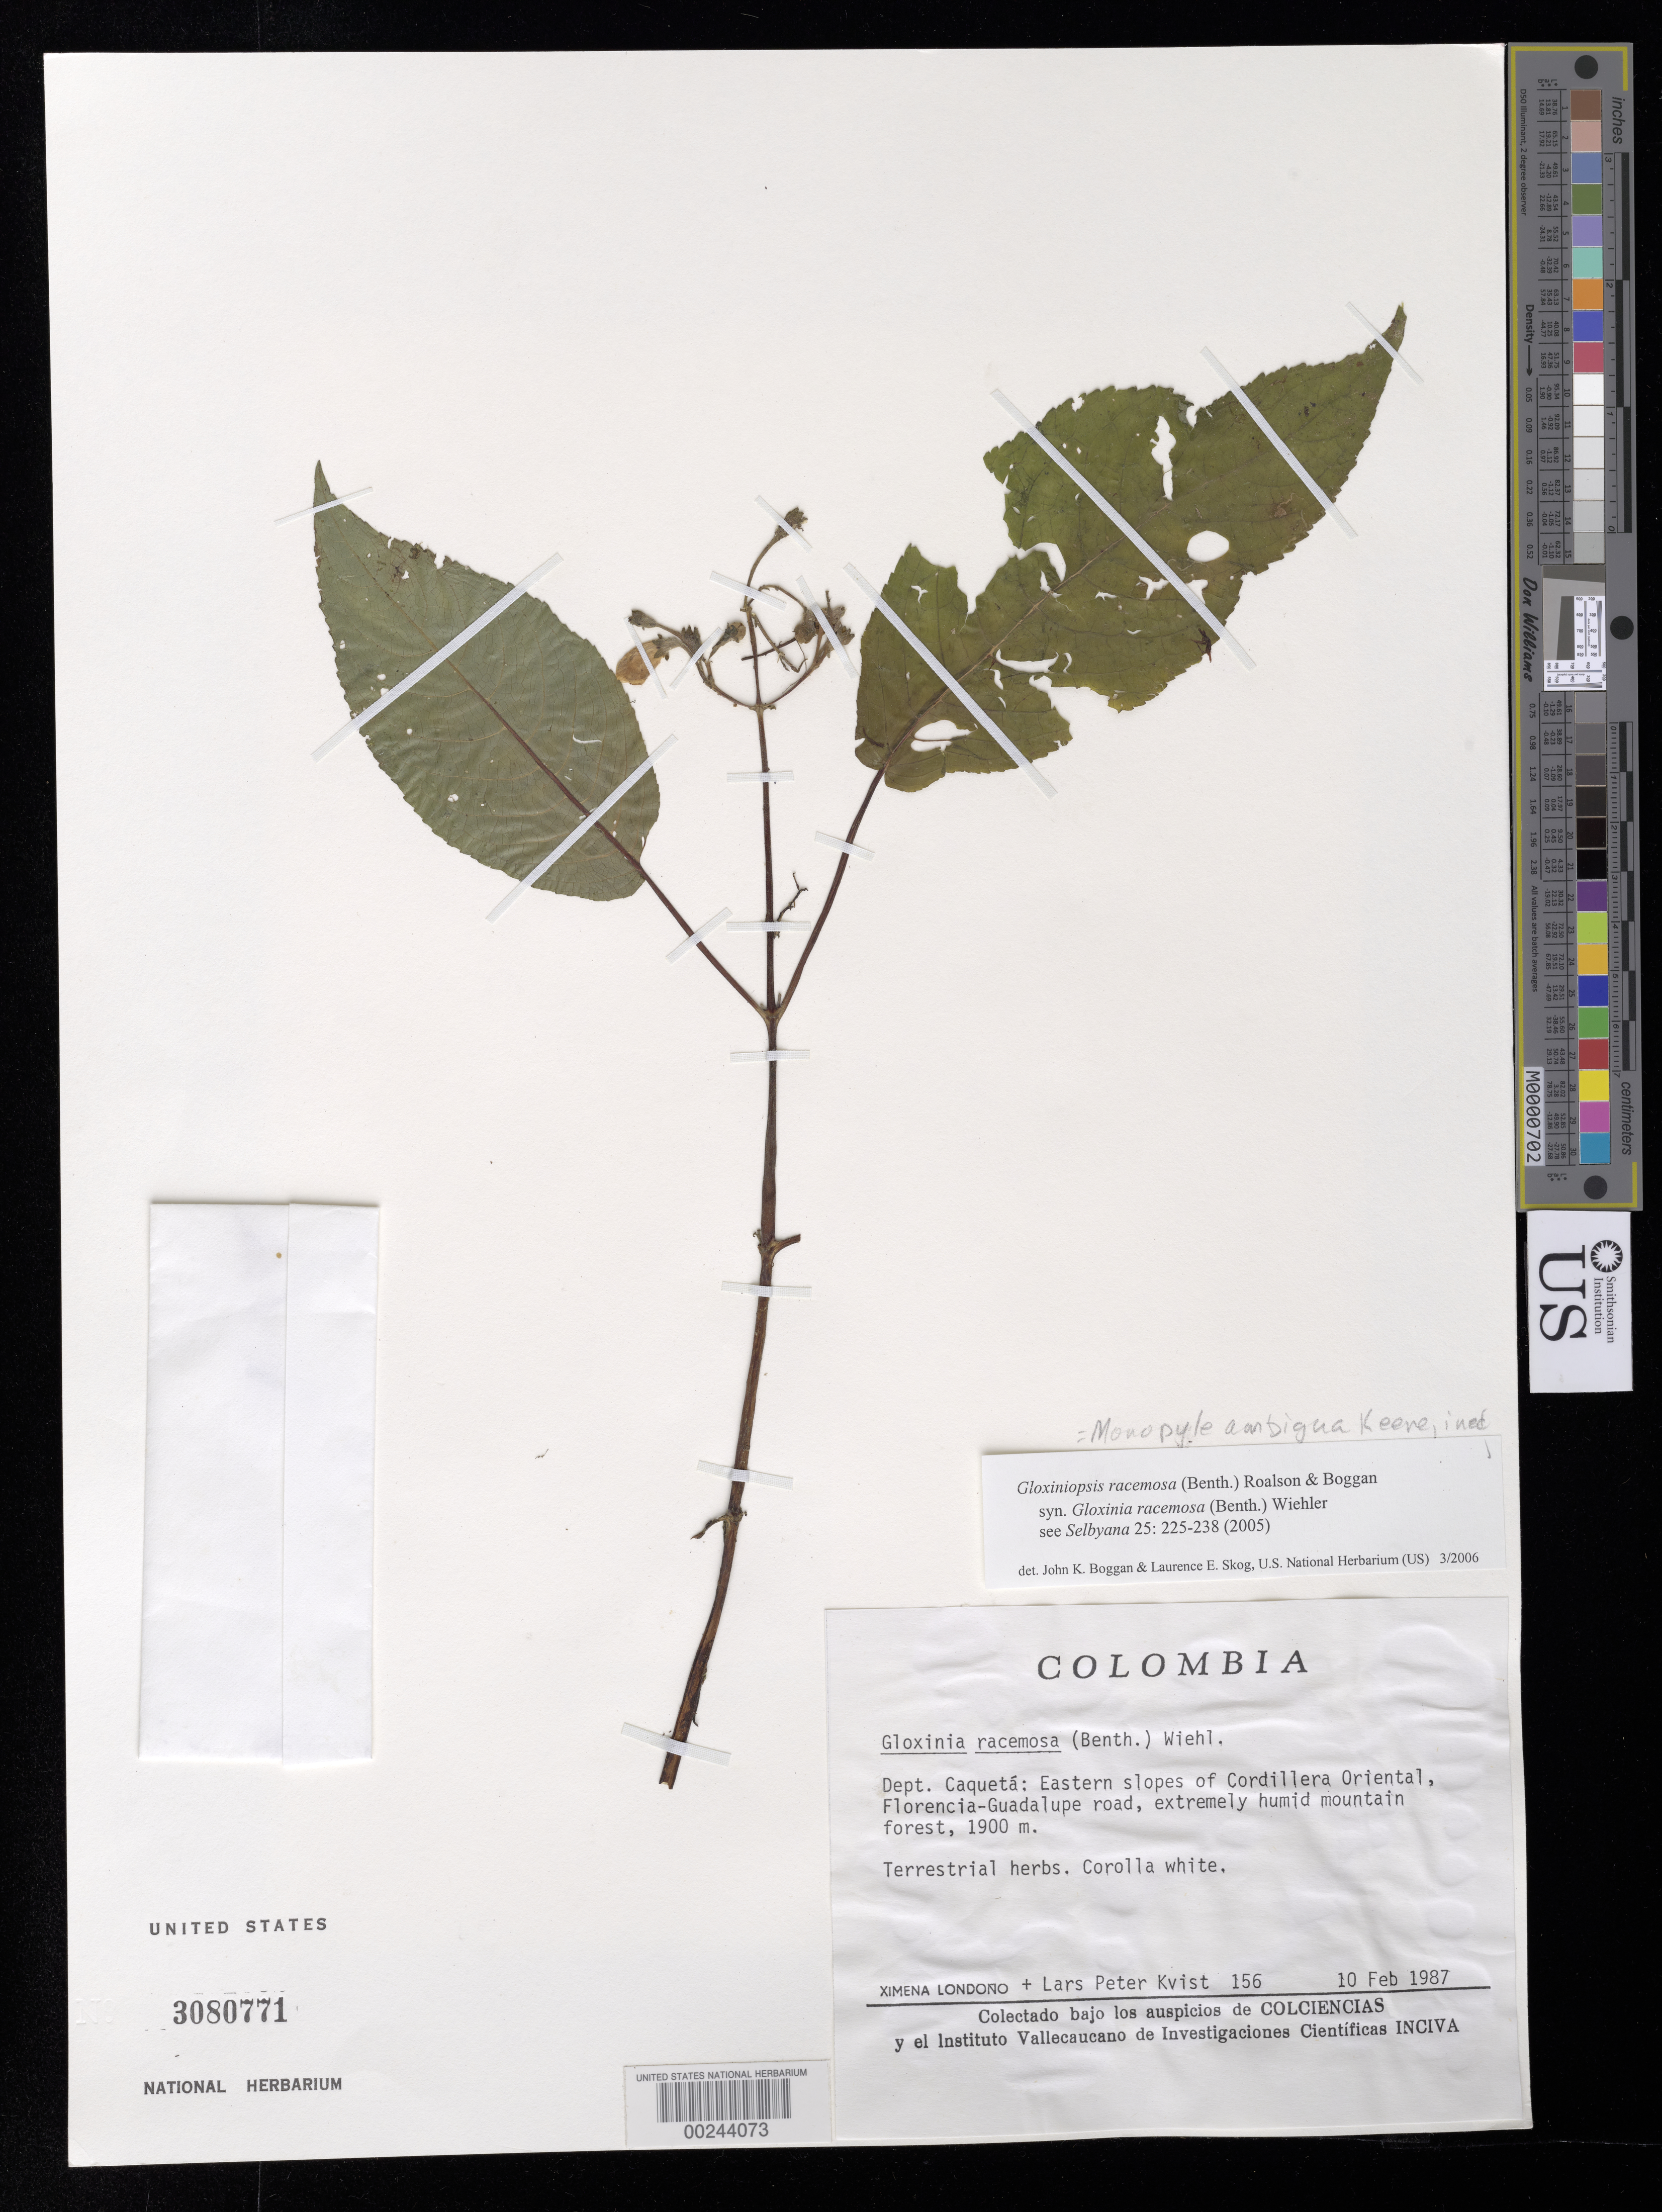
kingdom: Plantae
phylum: Tracheophyta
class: Magnoliopsida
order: Lamiales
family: Gesneriaceae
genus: Gloxiniopsis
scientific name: Gloxiniopsis racemosa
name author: (Benth.) Roalson & Boggan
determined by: Boggan, J. K.; Skog, L. E.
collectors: X. Londoño & L. P. Kvist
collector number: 156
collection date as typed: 10 Feb 1987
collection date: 1987-02-10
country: Colombia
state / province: Caquetá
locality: Eastern slopes of Cordillera Oriental, Florencia-Guadalupe road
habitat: Extremely humid mountain forest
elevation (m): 1900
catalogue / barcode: US 3080771